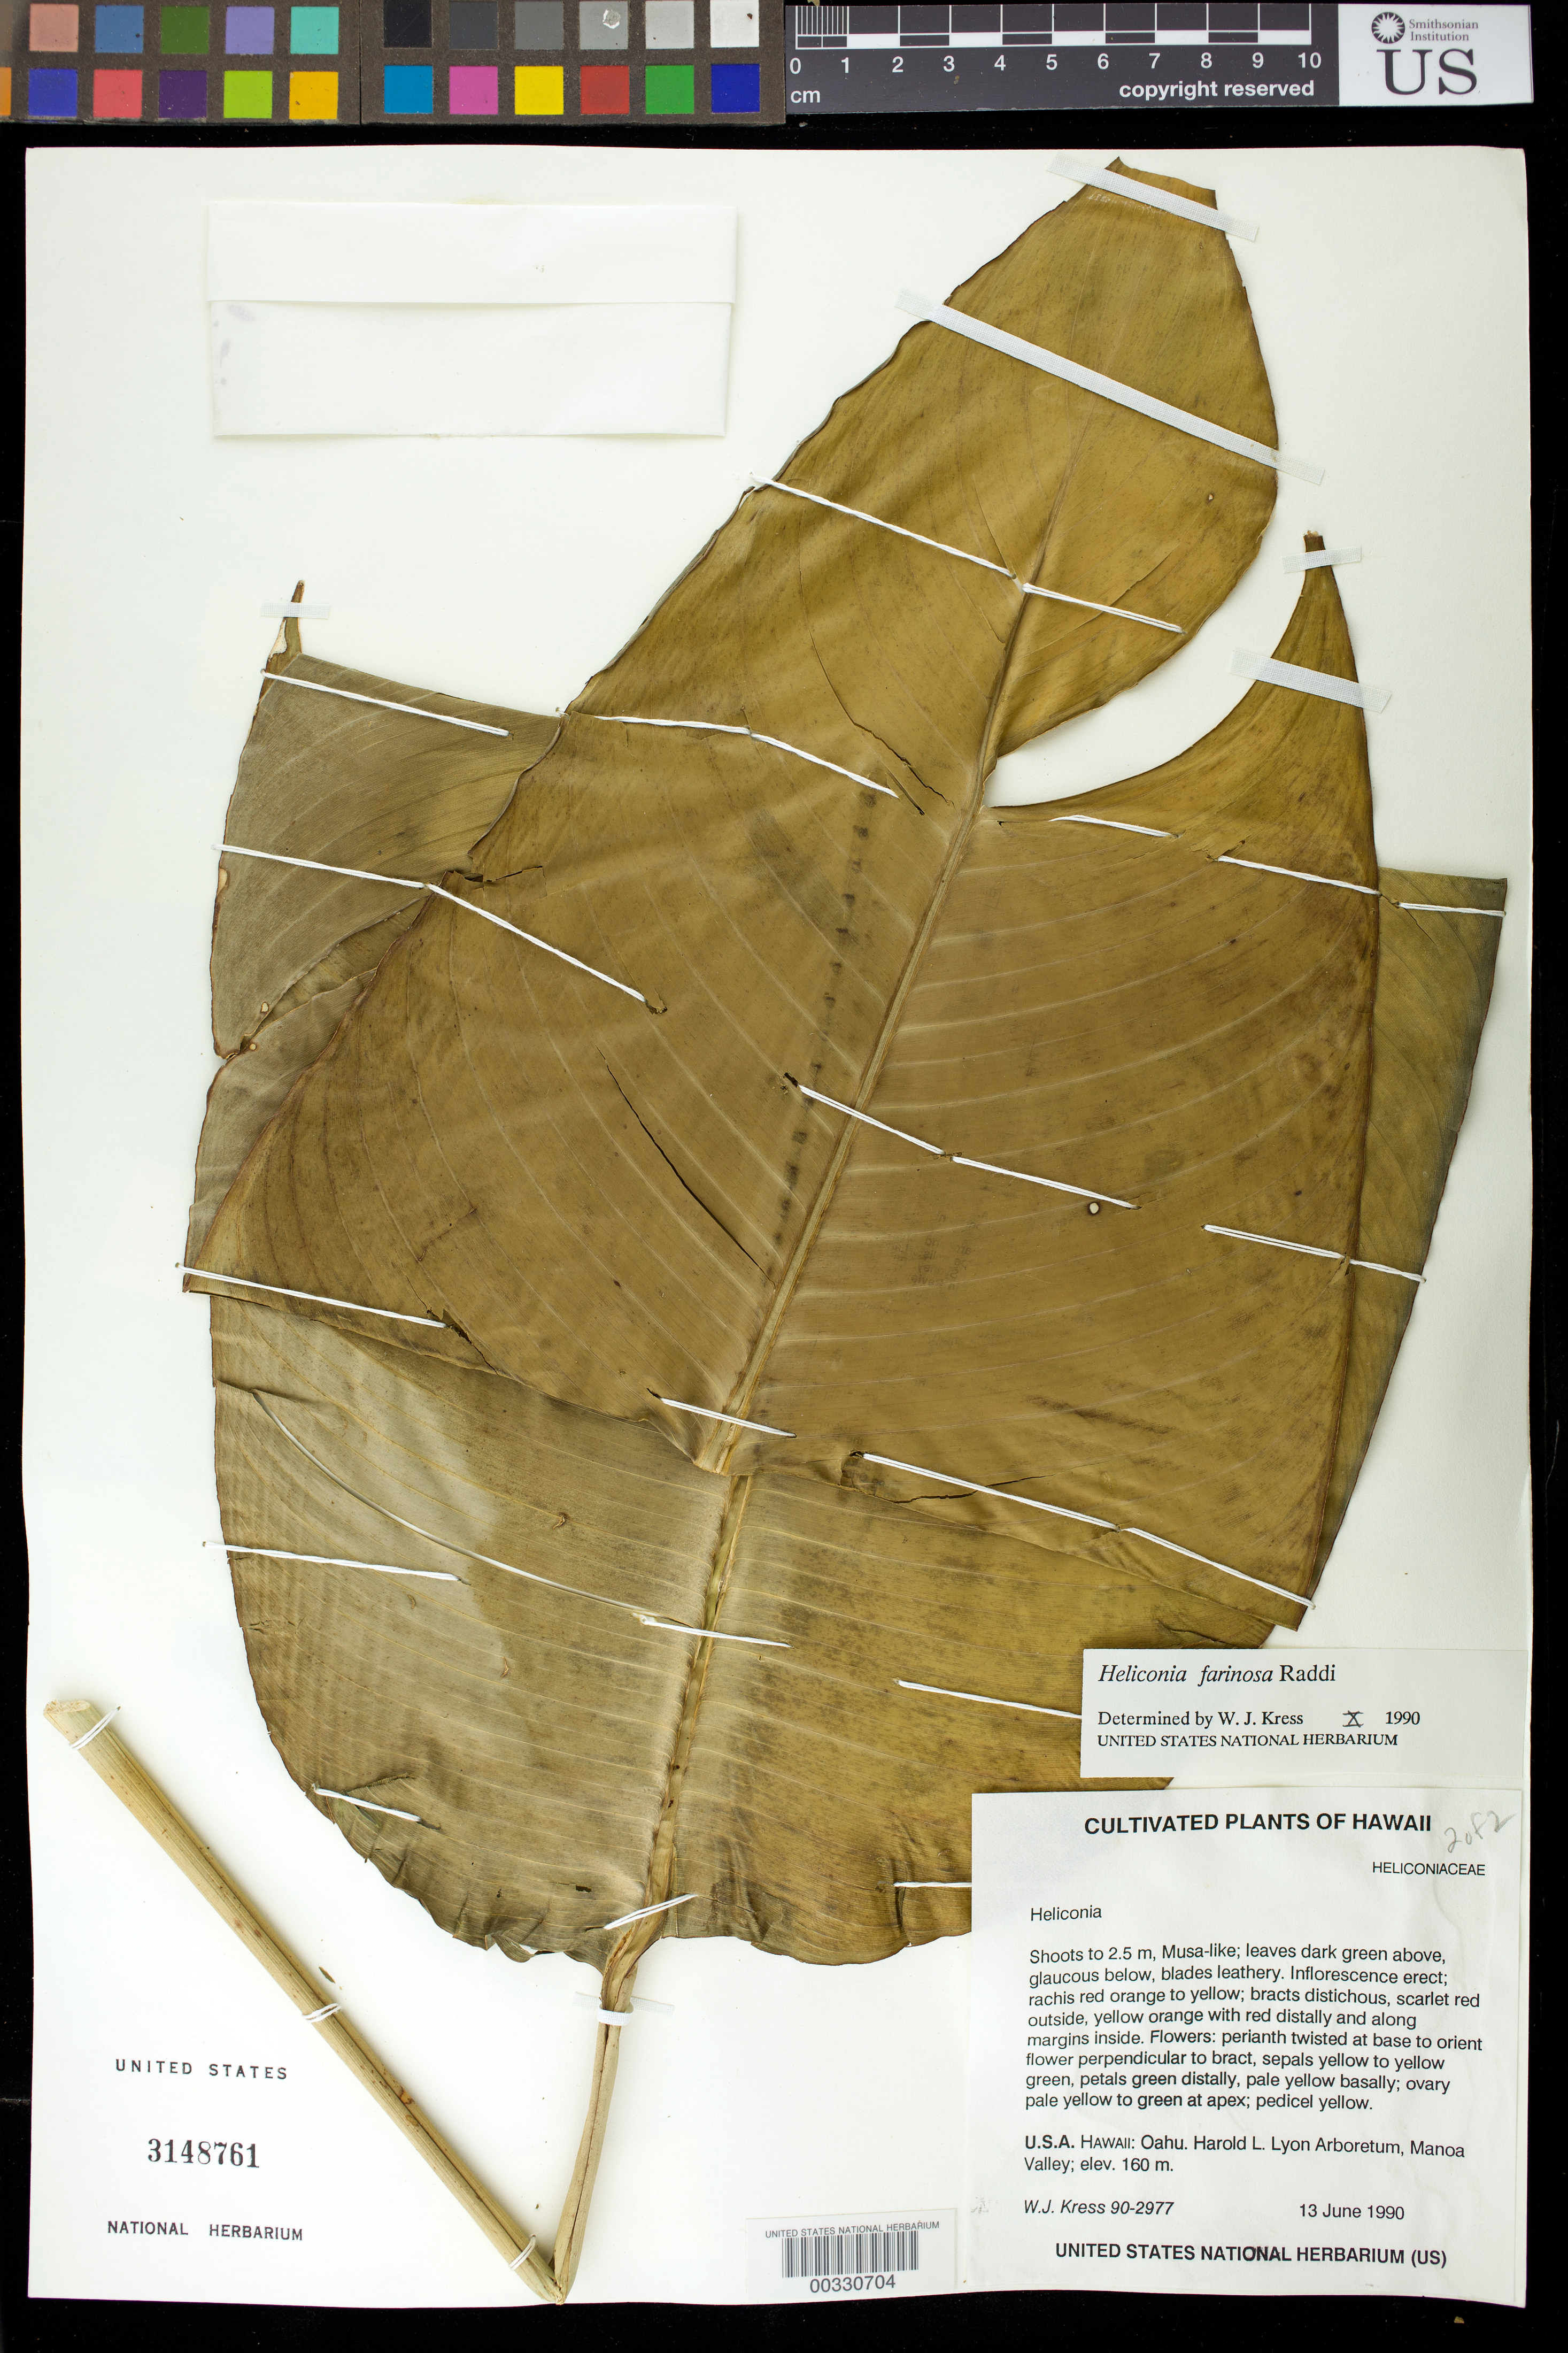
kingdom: Plantae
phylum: Tracheophyta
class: Liliopsida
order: Zingiberales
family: Heliconiaceae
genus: Heliconia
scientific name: Heliconia farinosa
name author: Raddi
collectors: W. J. Kress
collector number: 90-2977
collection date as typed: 13 Jun 1990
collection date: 1990-06-13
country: United States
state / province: Hawaii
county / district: Honolulu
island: Oahu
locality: Lyon Arboretum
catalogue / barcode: US 3148761